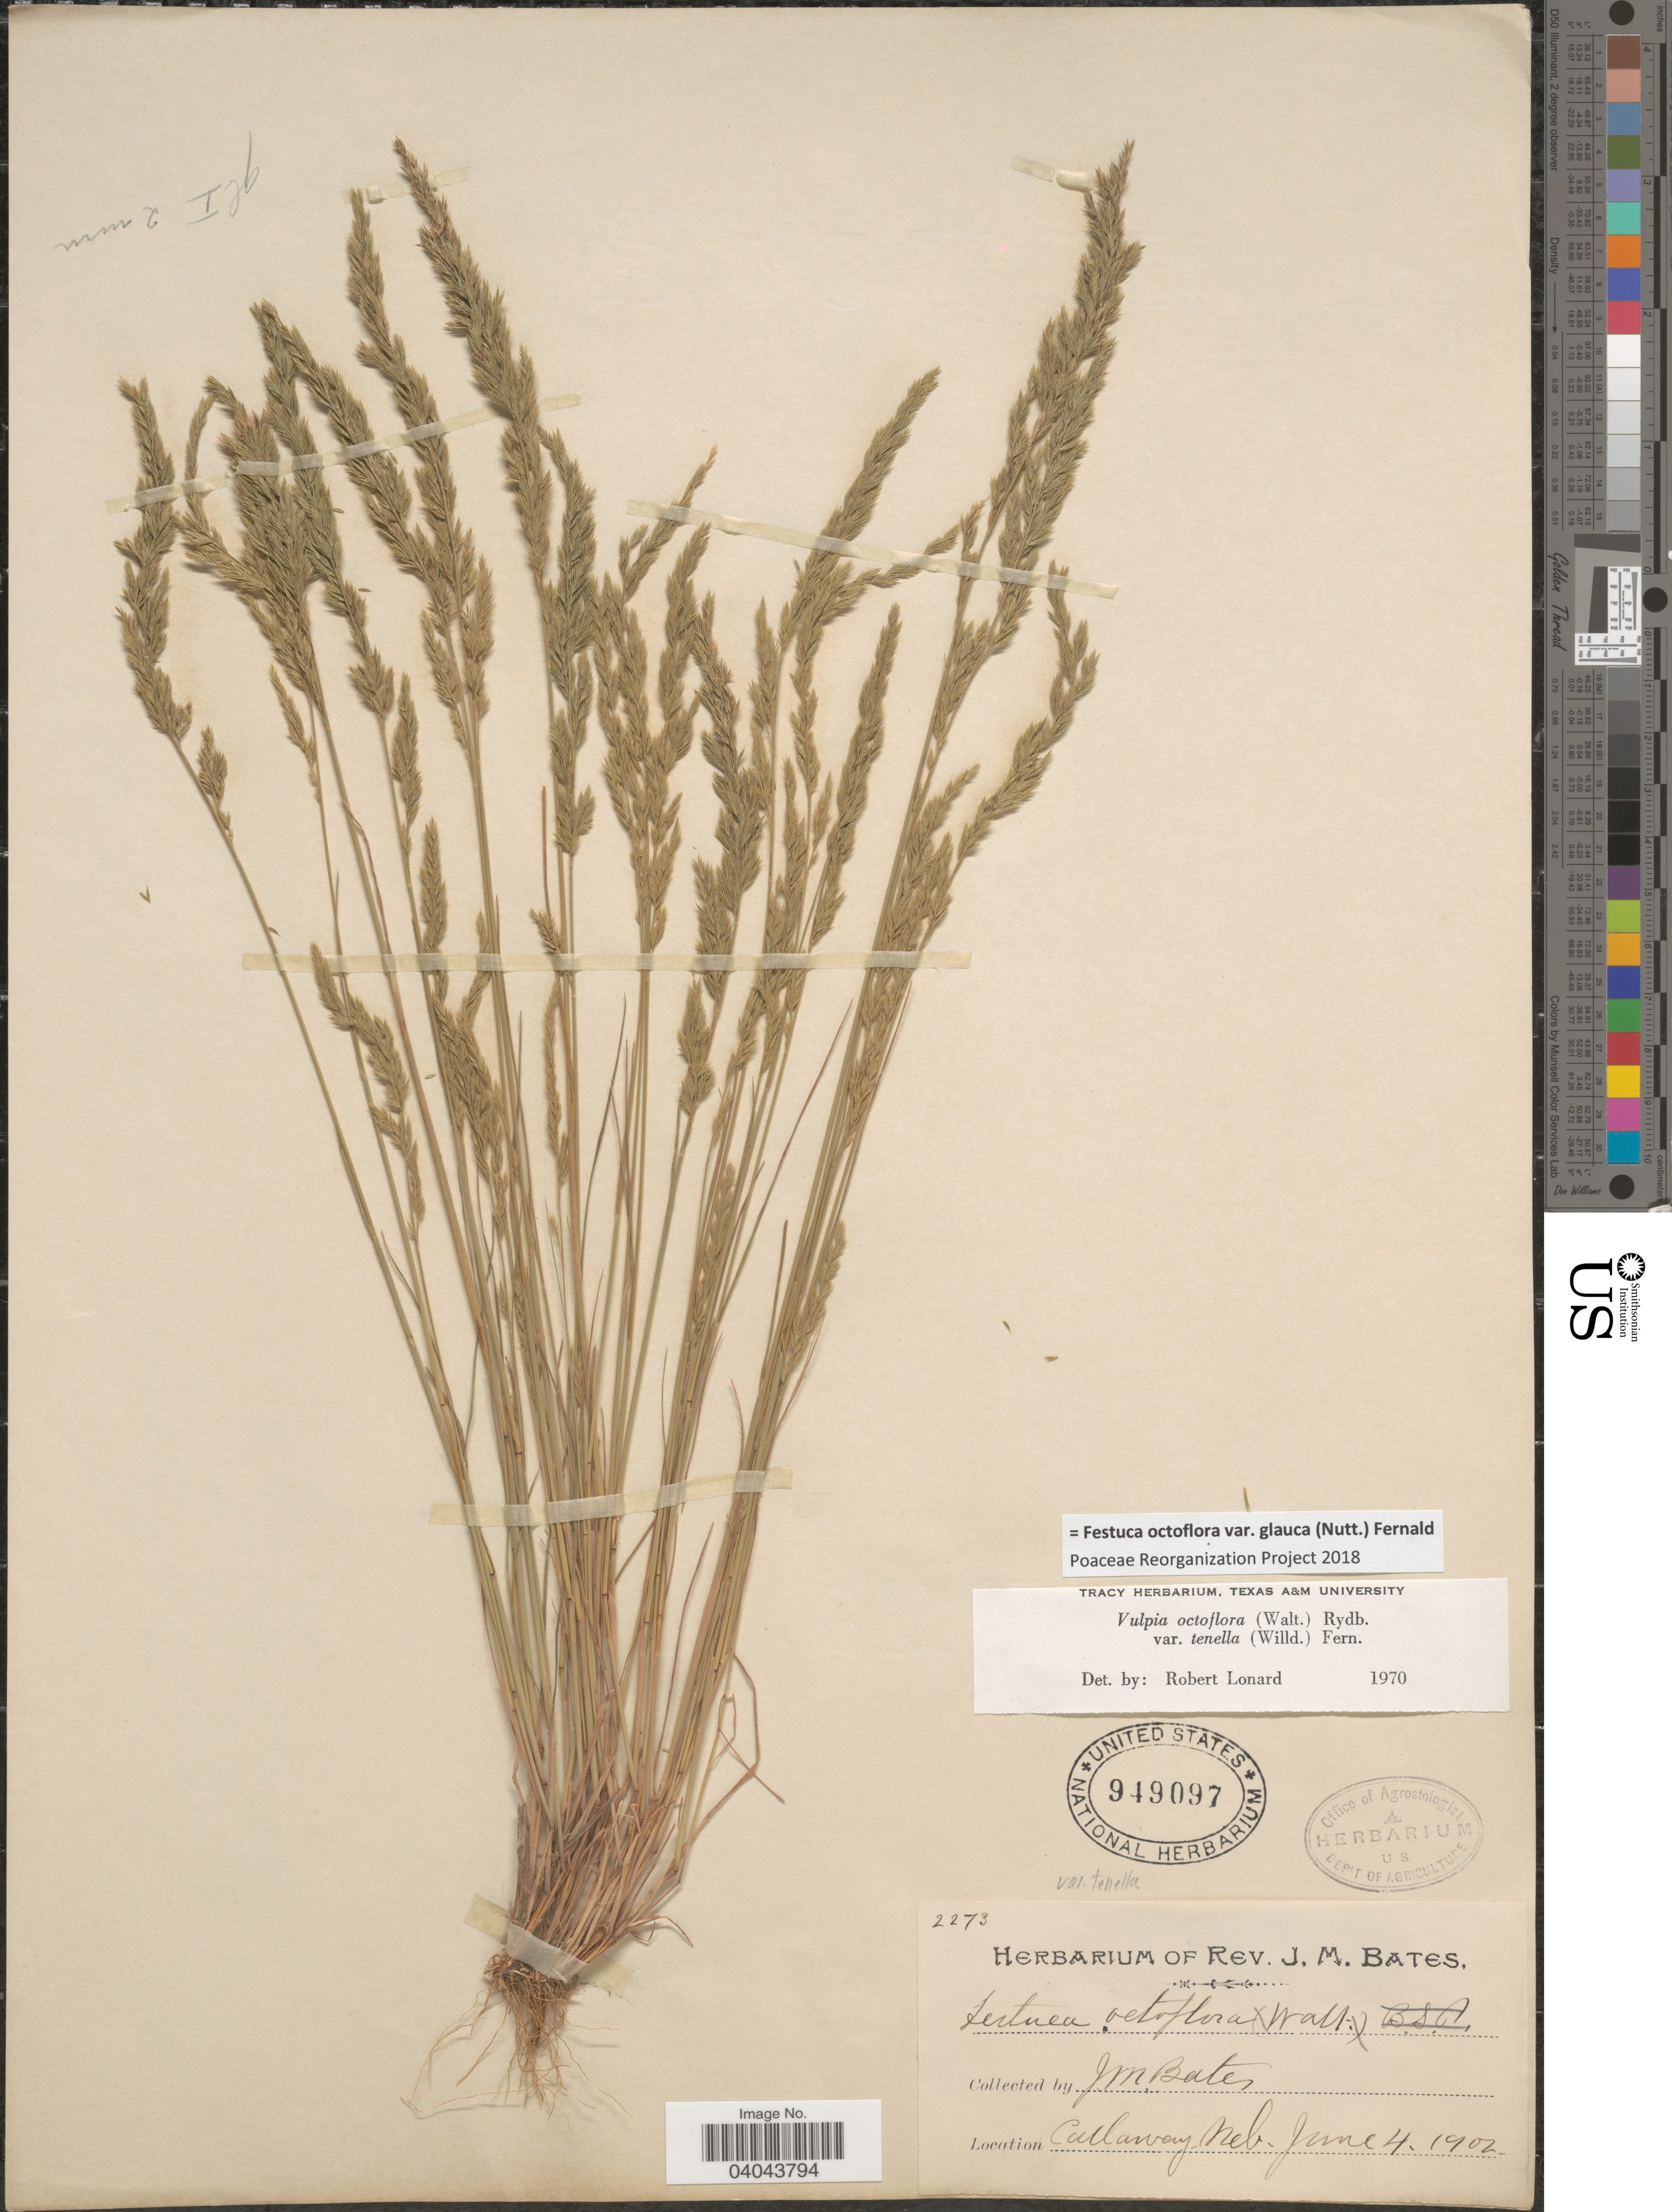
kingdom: Plantae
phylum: Tracheophyta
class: Liliopsida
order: Poales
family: Poaceae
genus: Festuca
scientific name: Festuca octoflora var. glauca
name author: (Nutt.) Fernald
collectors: J. Bates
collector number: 2273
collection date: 1902-06-04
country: United States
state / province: Nebraska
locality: Callaway.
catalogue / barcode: US 949097